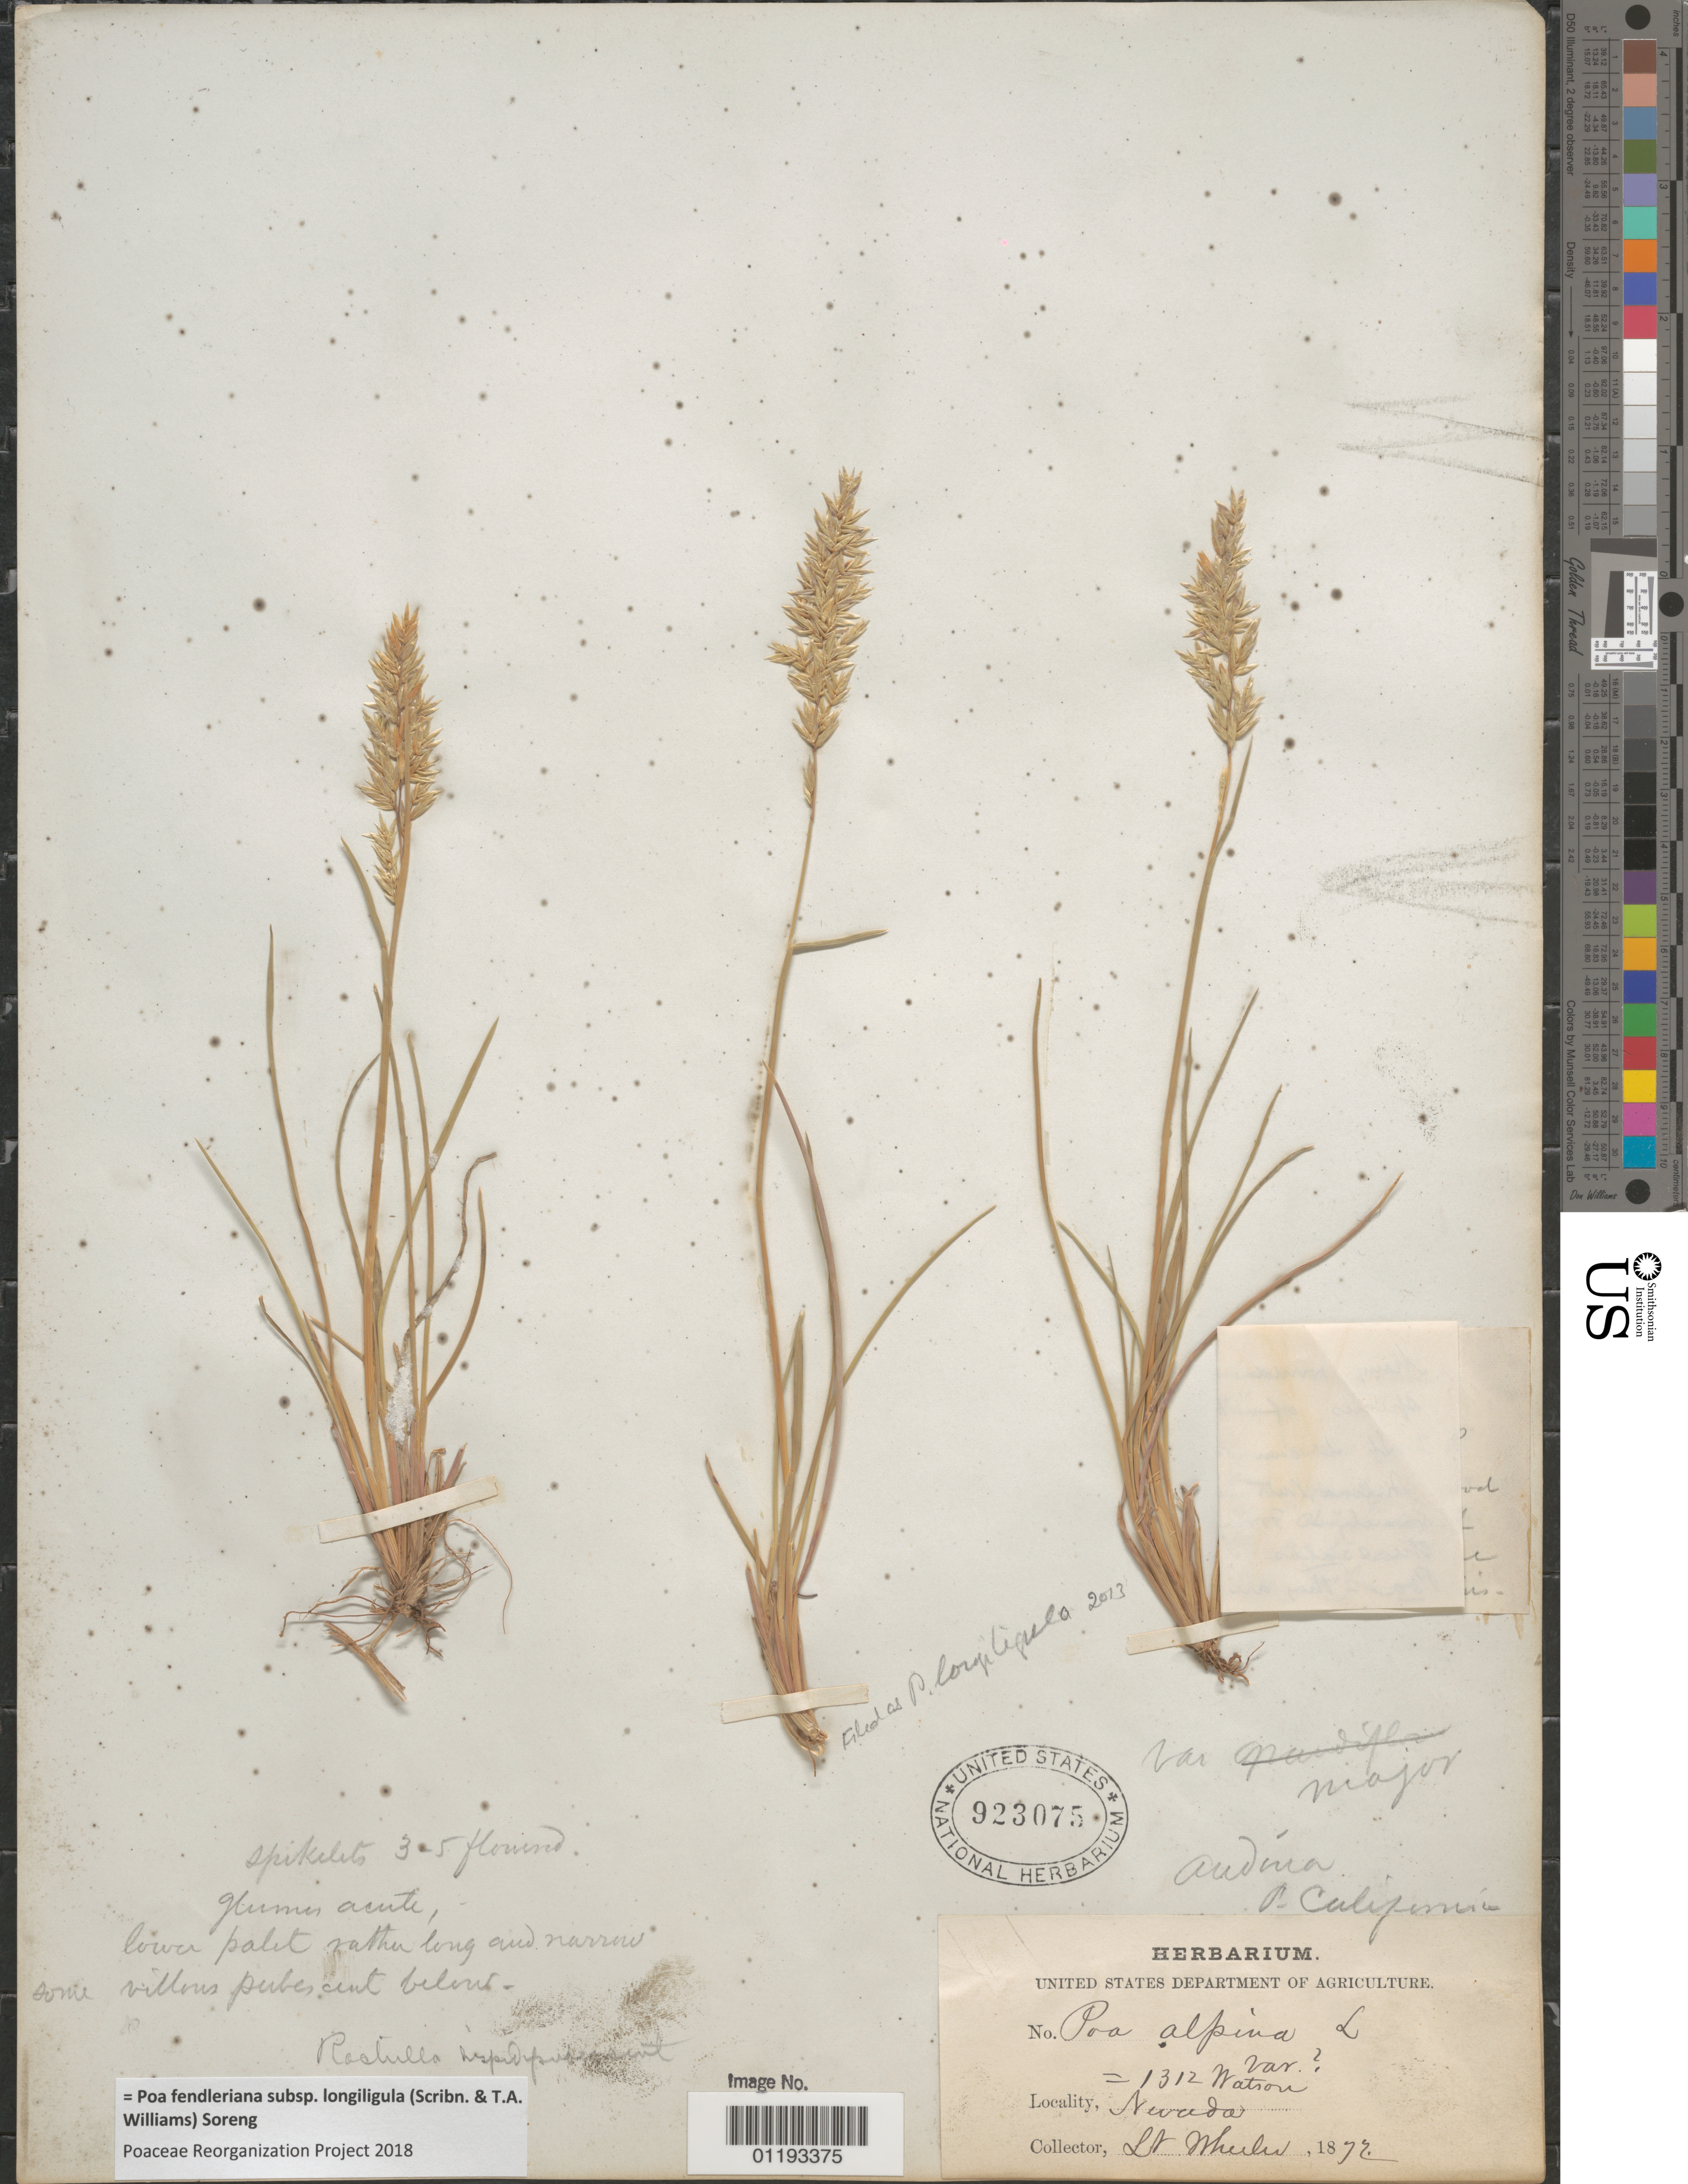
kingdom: Plantae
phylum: Tracheophyta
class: Liliopsida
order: Poales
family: Poaceae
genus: Poa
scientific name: Poa fendleriana subsp. longiligula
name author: (Scribn. & T.A. Williams) Soreng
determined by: Poaceae Reorganization Project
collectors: -- Wheeler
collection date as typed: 1872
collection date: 1872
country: United States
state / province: Nevada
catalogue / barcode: US 923705